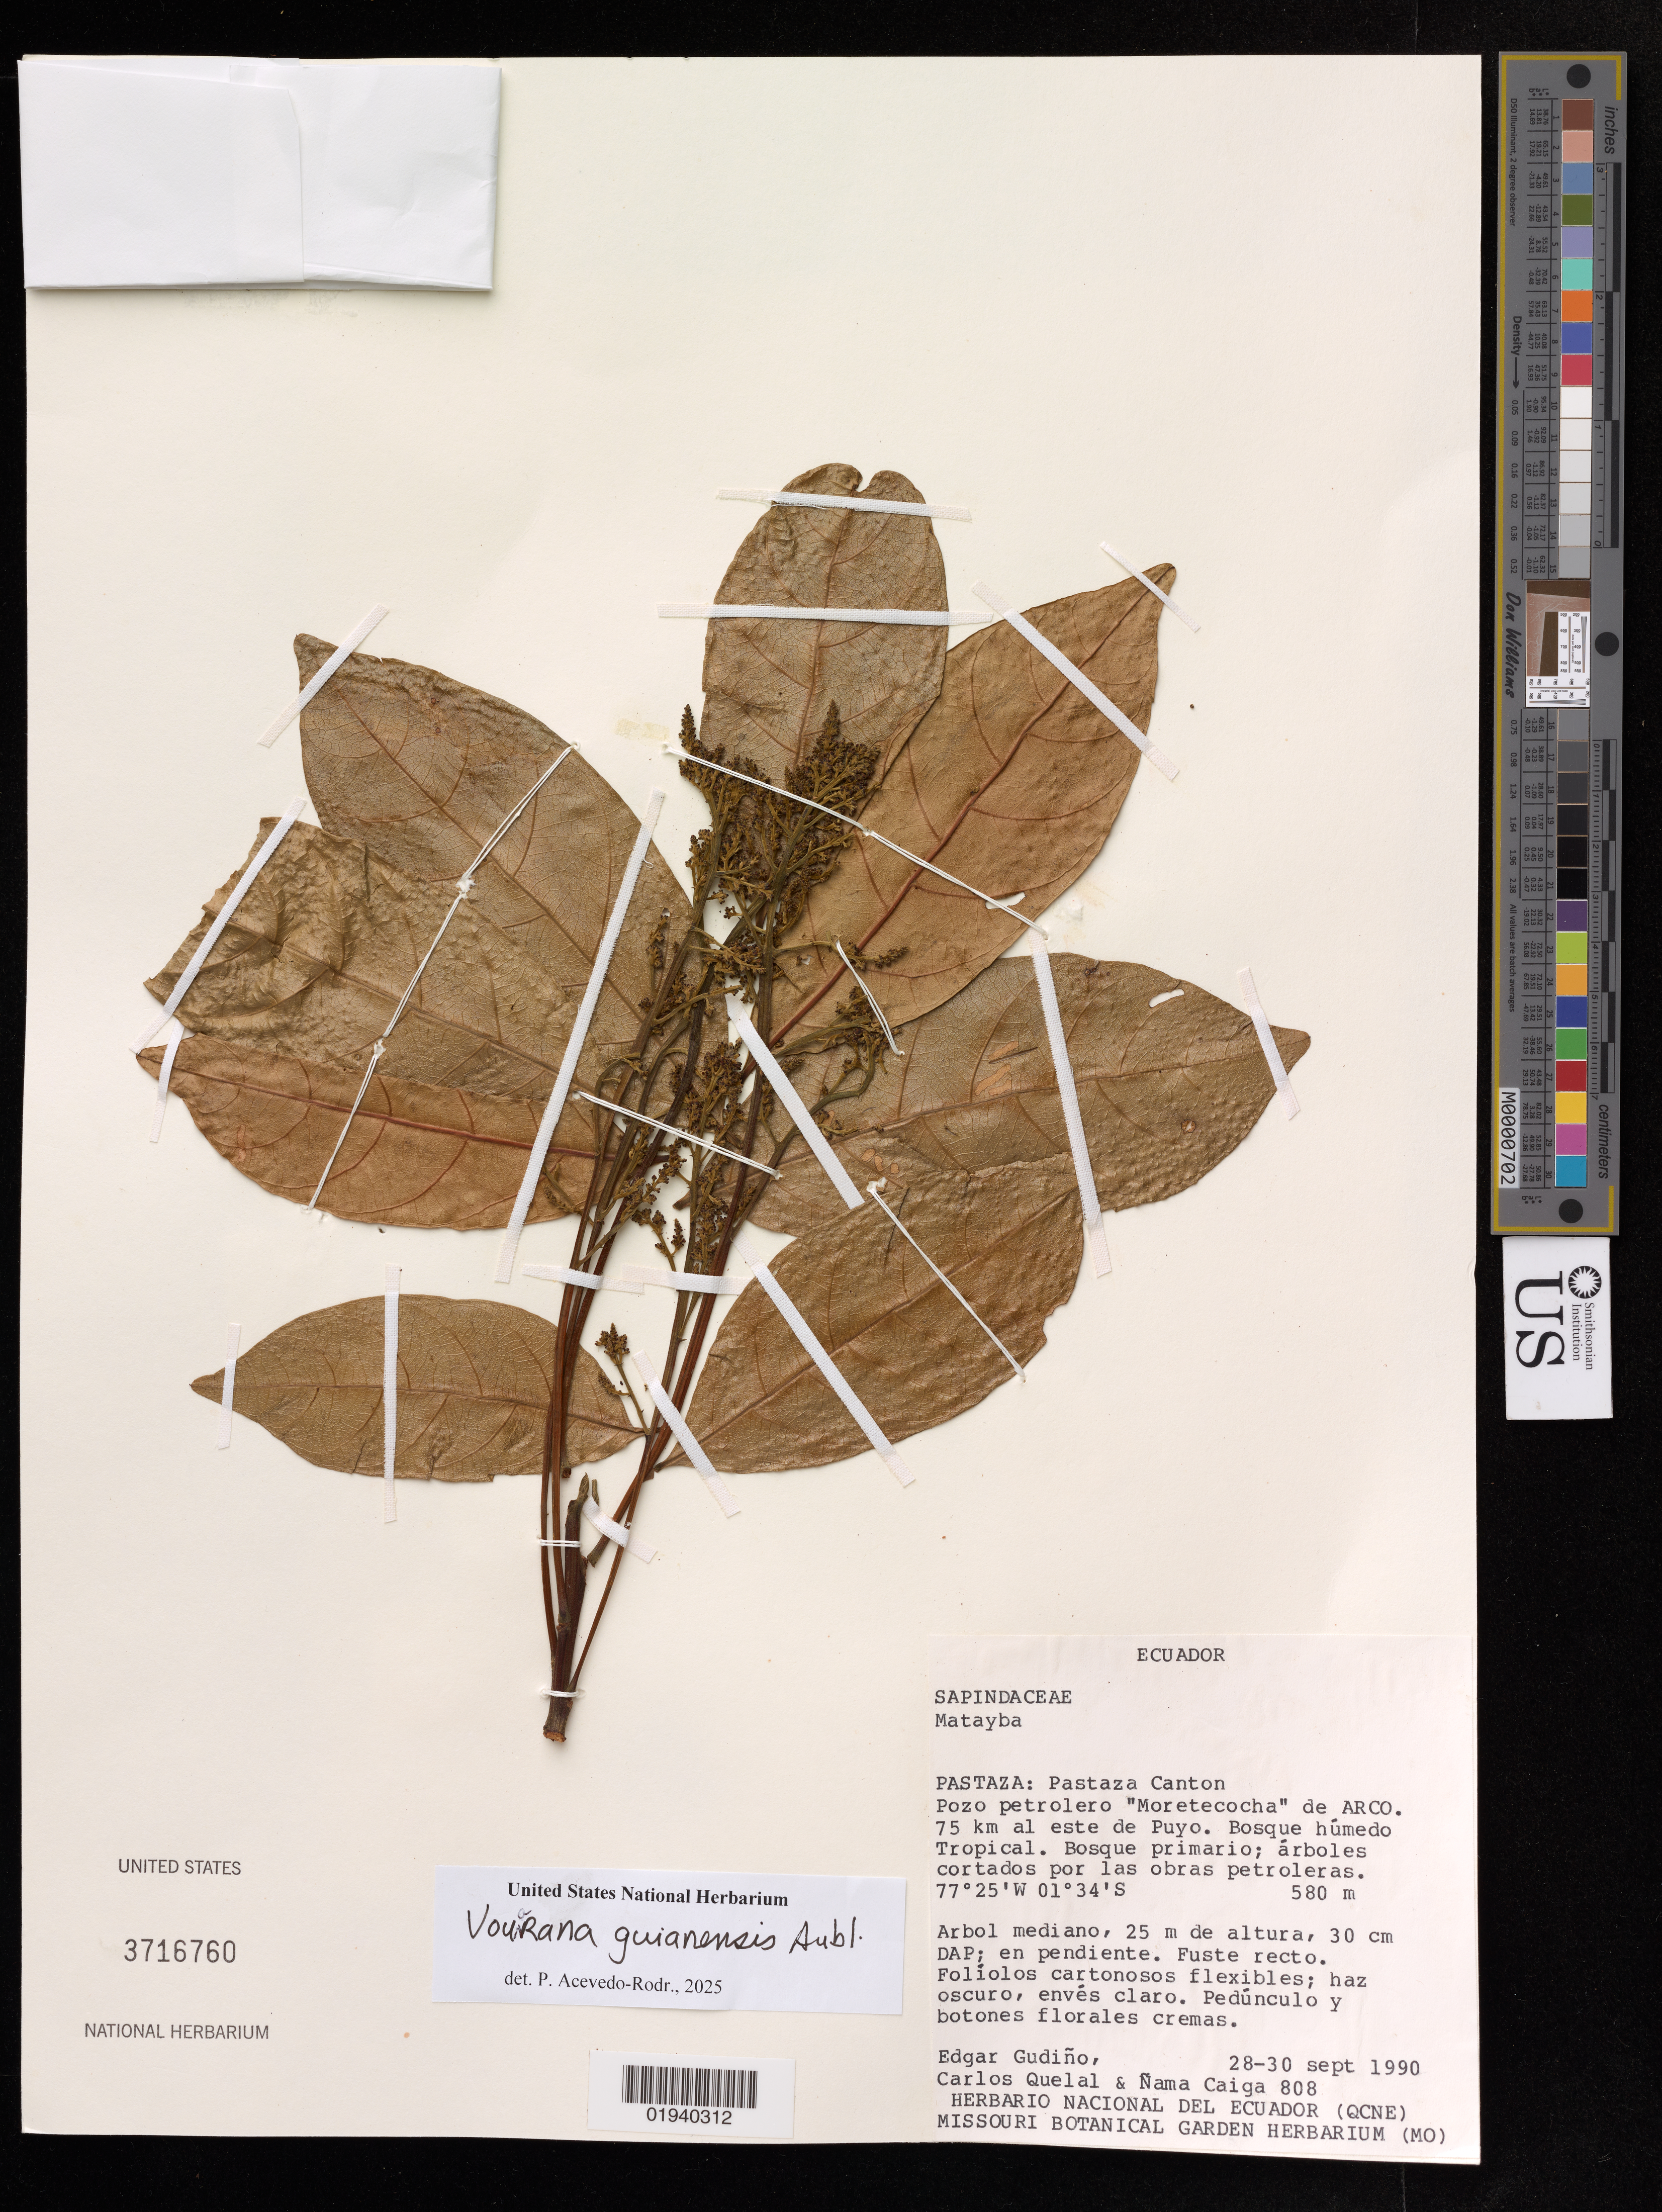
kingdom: Plantae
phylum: Tracheophyta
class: Magnoliopsida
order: Sapindales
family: Sapindaceae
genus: Vouarana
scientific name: Vouarana guianensis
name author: Aubl.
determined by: Acevedo-Rodriguez, P., (US), Smithsonian Institution - National Museum of Natural History (UNITED STATES)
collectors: E. Gudiño, C. Quelal & Ñ. Caiga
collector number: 808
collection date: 1990-09-28/1990-09-30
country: Ecuador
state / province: Pastaza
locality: Pastaza Canton. Pozo Petrolero "Moretecocha" de ARCO. 75 km al este de Puyo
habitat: Bosque húmedo tropical. Bosque primario; árboles cortados por las obras petroleras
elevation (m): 580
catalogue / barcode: US 3716760